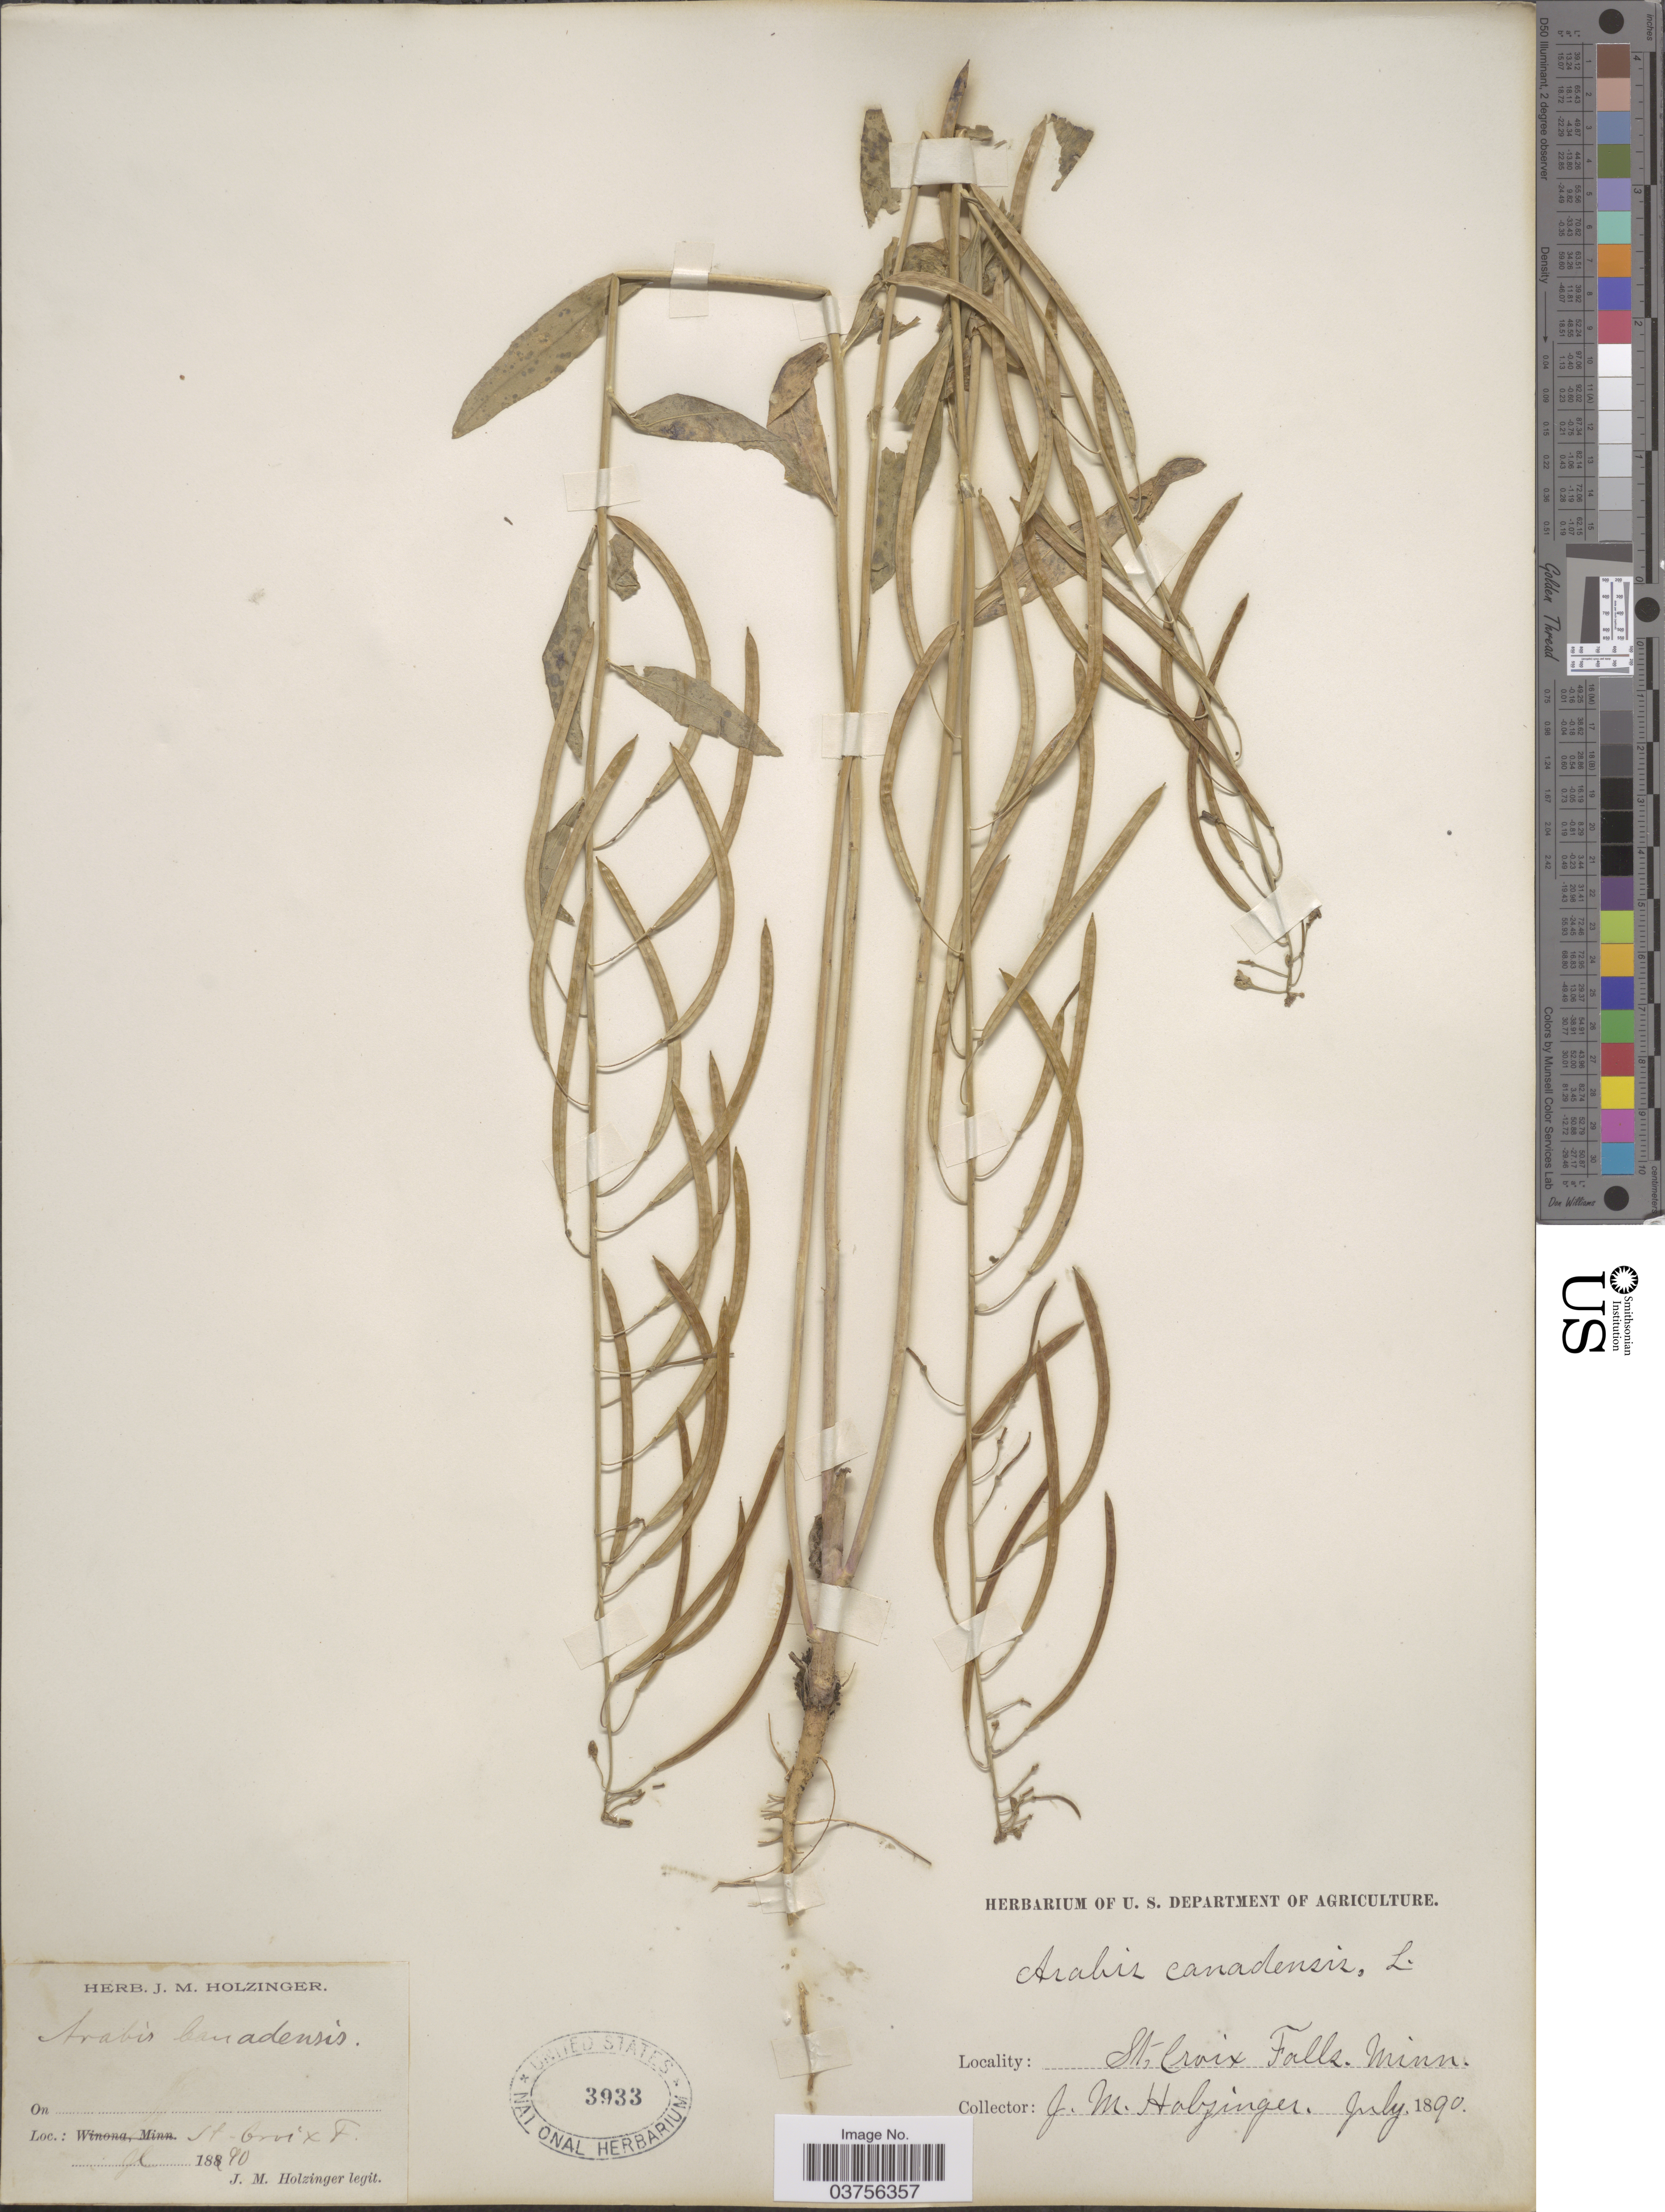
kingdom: Plantae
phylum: Tracheophyta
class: Magnoliopsida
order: Brassicales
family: Brassicaceae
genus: Arabis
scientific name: Arabis canadensis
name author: L.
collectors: J. M. Holzinger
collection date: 1890-07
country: United States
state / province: Minnesota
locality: St. Croix Falls.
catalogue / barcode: US 3933